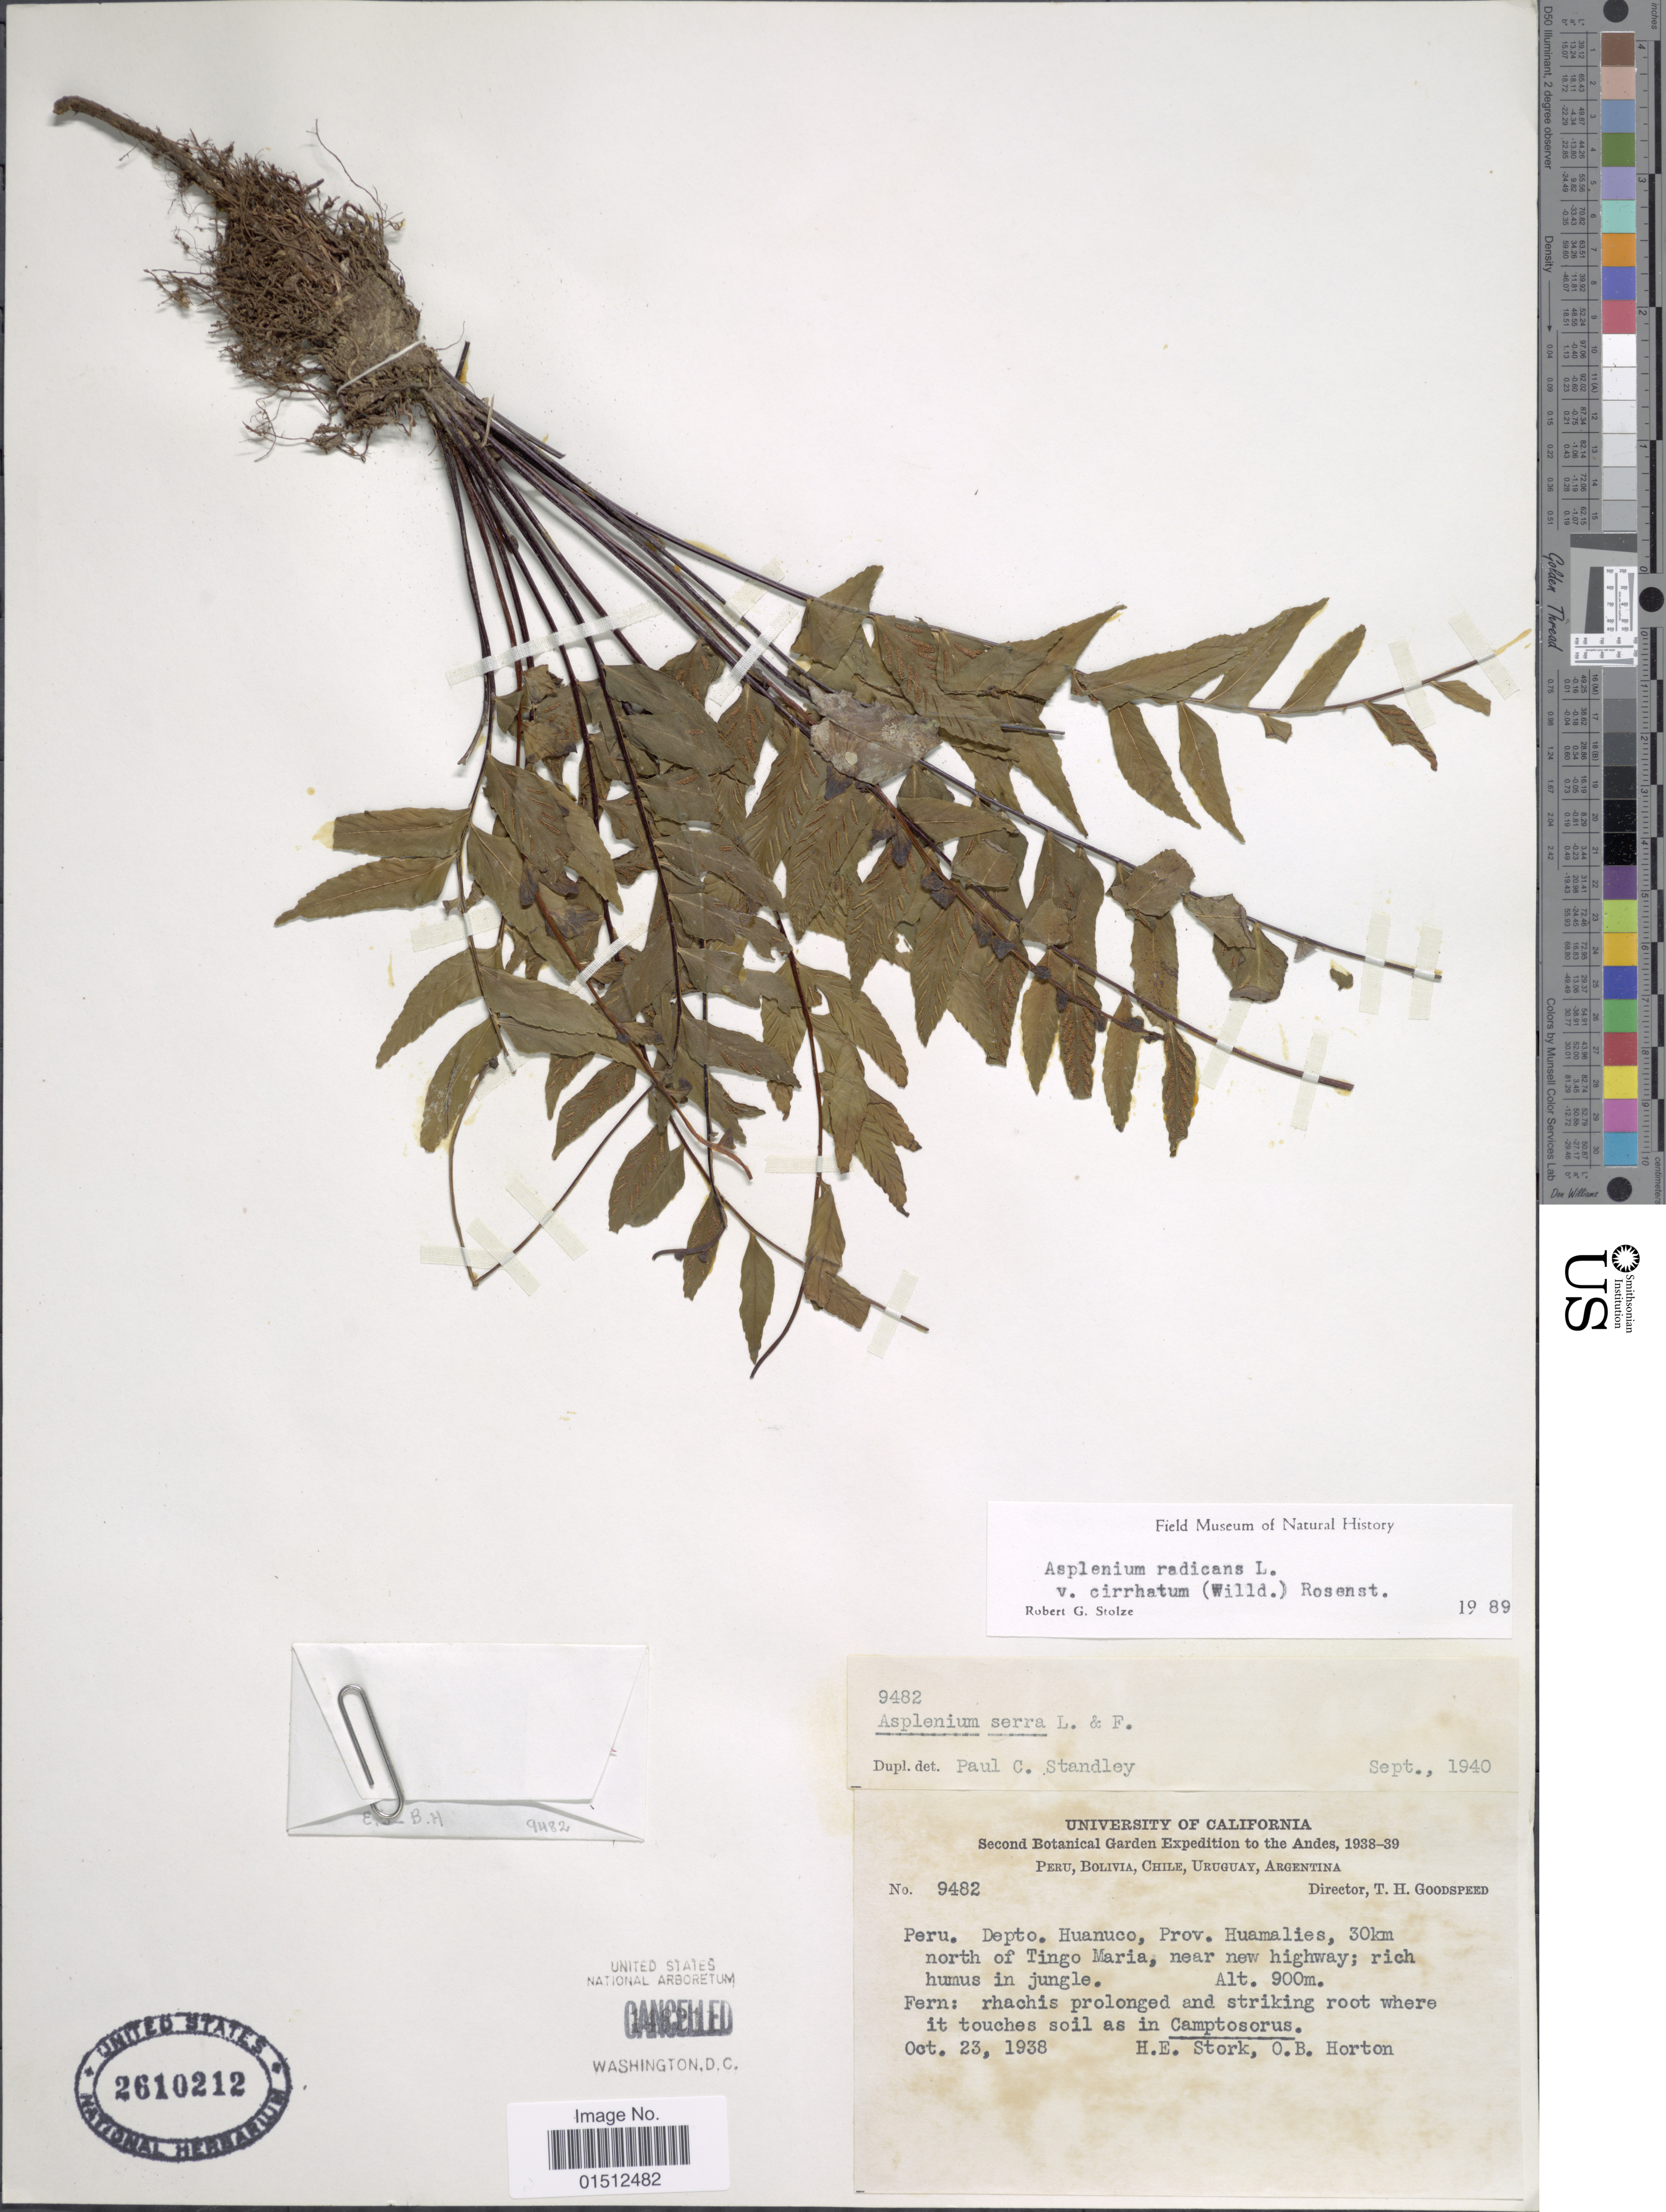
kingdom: Plantae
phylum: Tracheophyta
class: Polypodiopsida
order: Polypodiales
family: Aspleniaceae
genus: Asplenium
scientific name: Asplenium radicans var. cirrhatum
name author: (Rich. ex Willd.) Rosenst.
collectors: H. E. Stork & O. B. Horton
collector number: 9482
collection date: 1938-10-23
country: Peru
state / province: Huánuco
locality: Peru. Depto, Huanuco, Prov. Huamalies, 30km north of Tingo Maria, near nw highway.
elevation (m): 900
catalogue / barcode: US 2610212